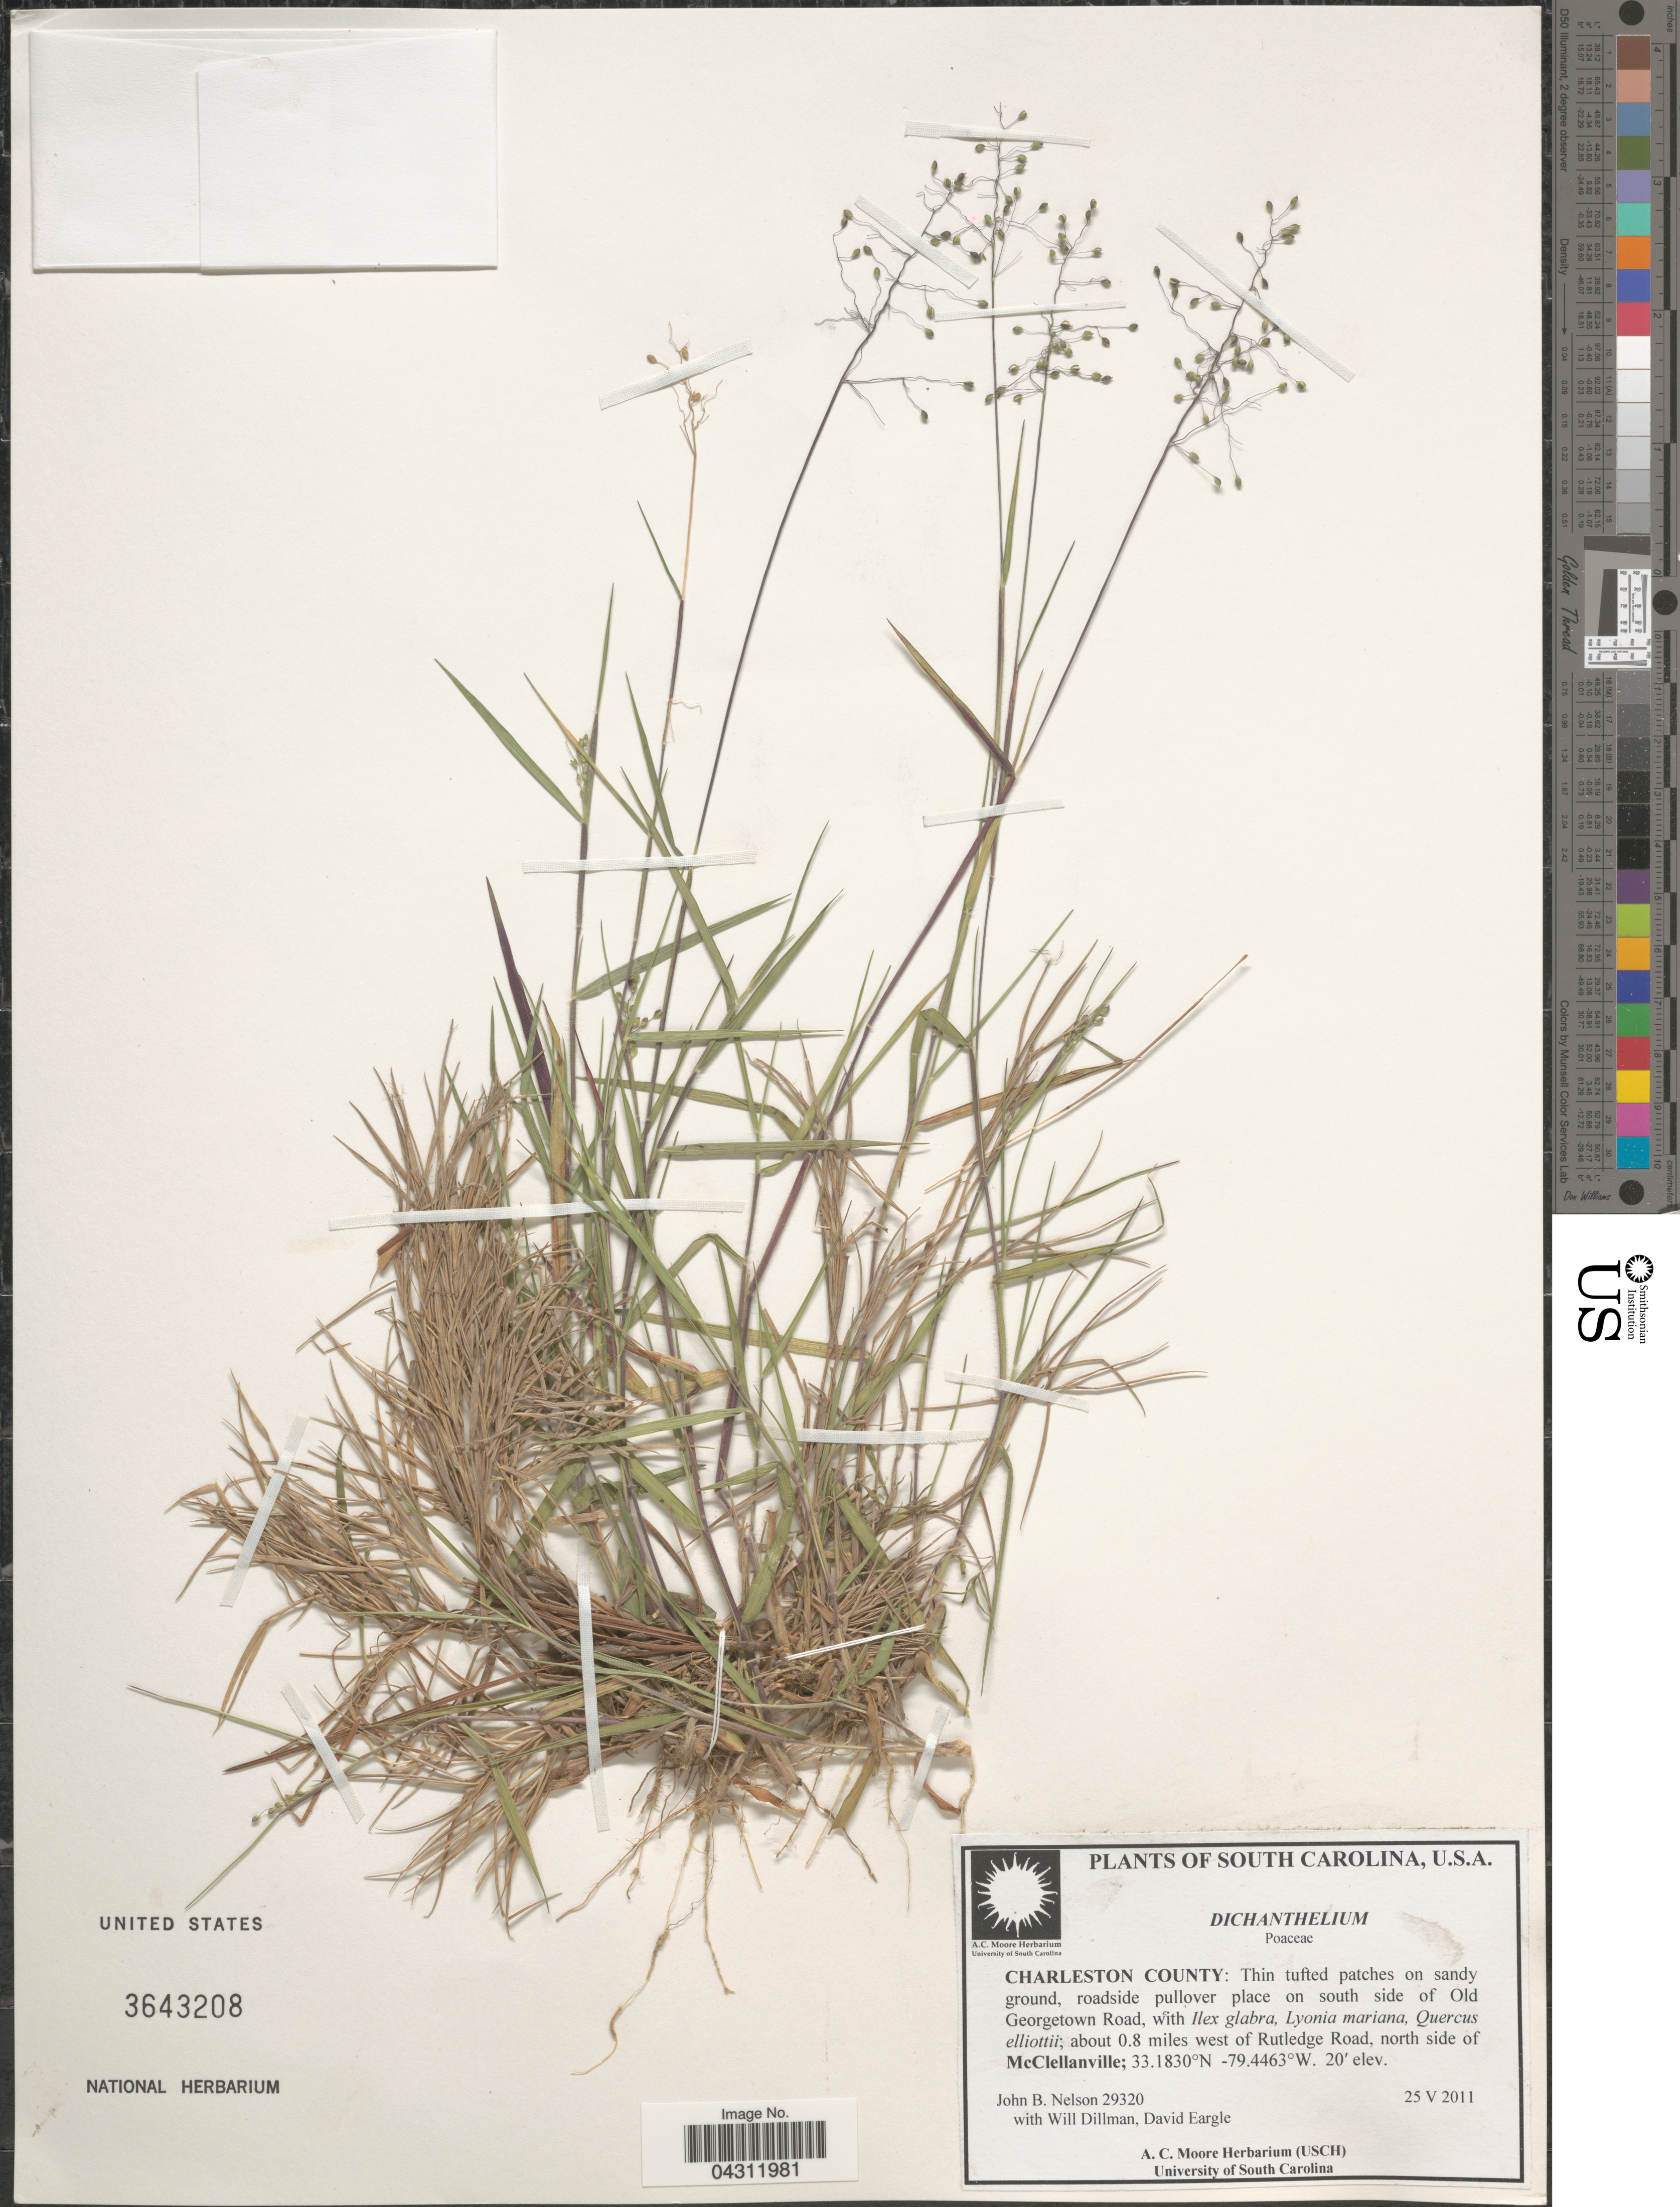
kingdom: Plantae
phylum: Tracheophyta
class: Liliopsida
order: Poales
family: Poaceae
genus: Panicum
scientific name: Panicum sp.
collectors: J. B. Nelson, W. Dillman & D. Eargle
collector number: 29320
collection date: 2011-05-25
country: United States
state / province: South Carolina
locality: Charleston County: Thin tufted patches on sandy ground, roadside pullover place on south side of Old Georgetown Road, about 0.8 miles west of Rutledge Road, north side of McClellanville.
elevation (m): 6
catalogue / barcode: US 3643208